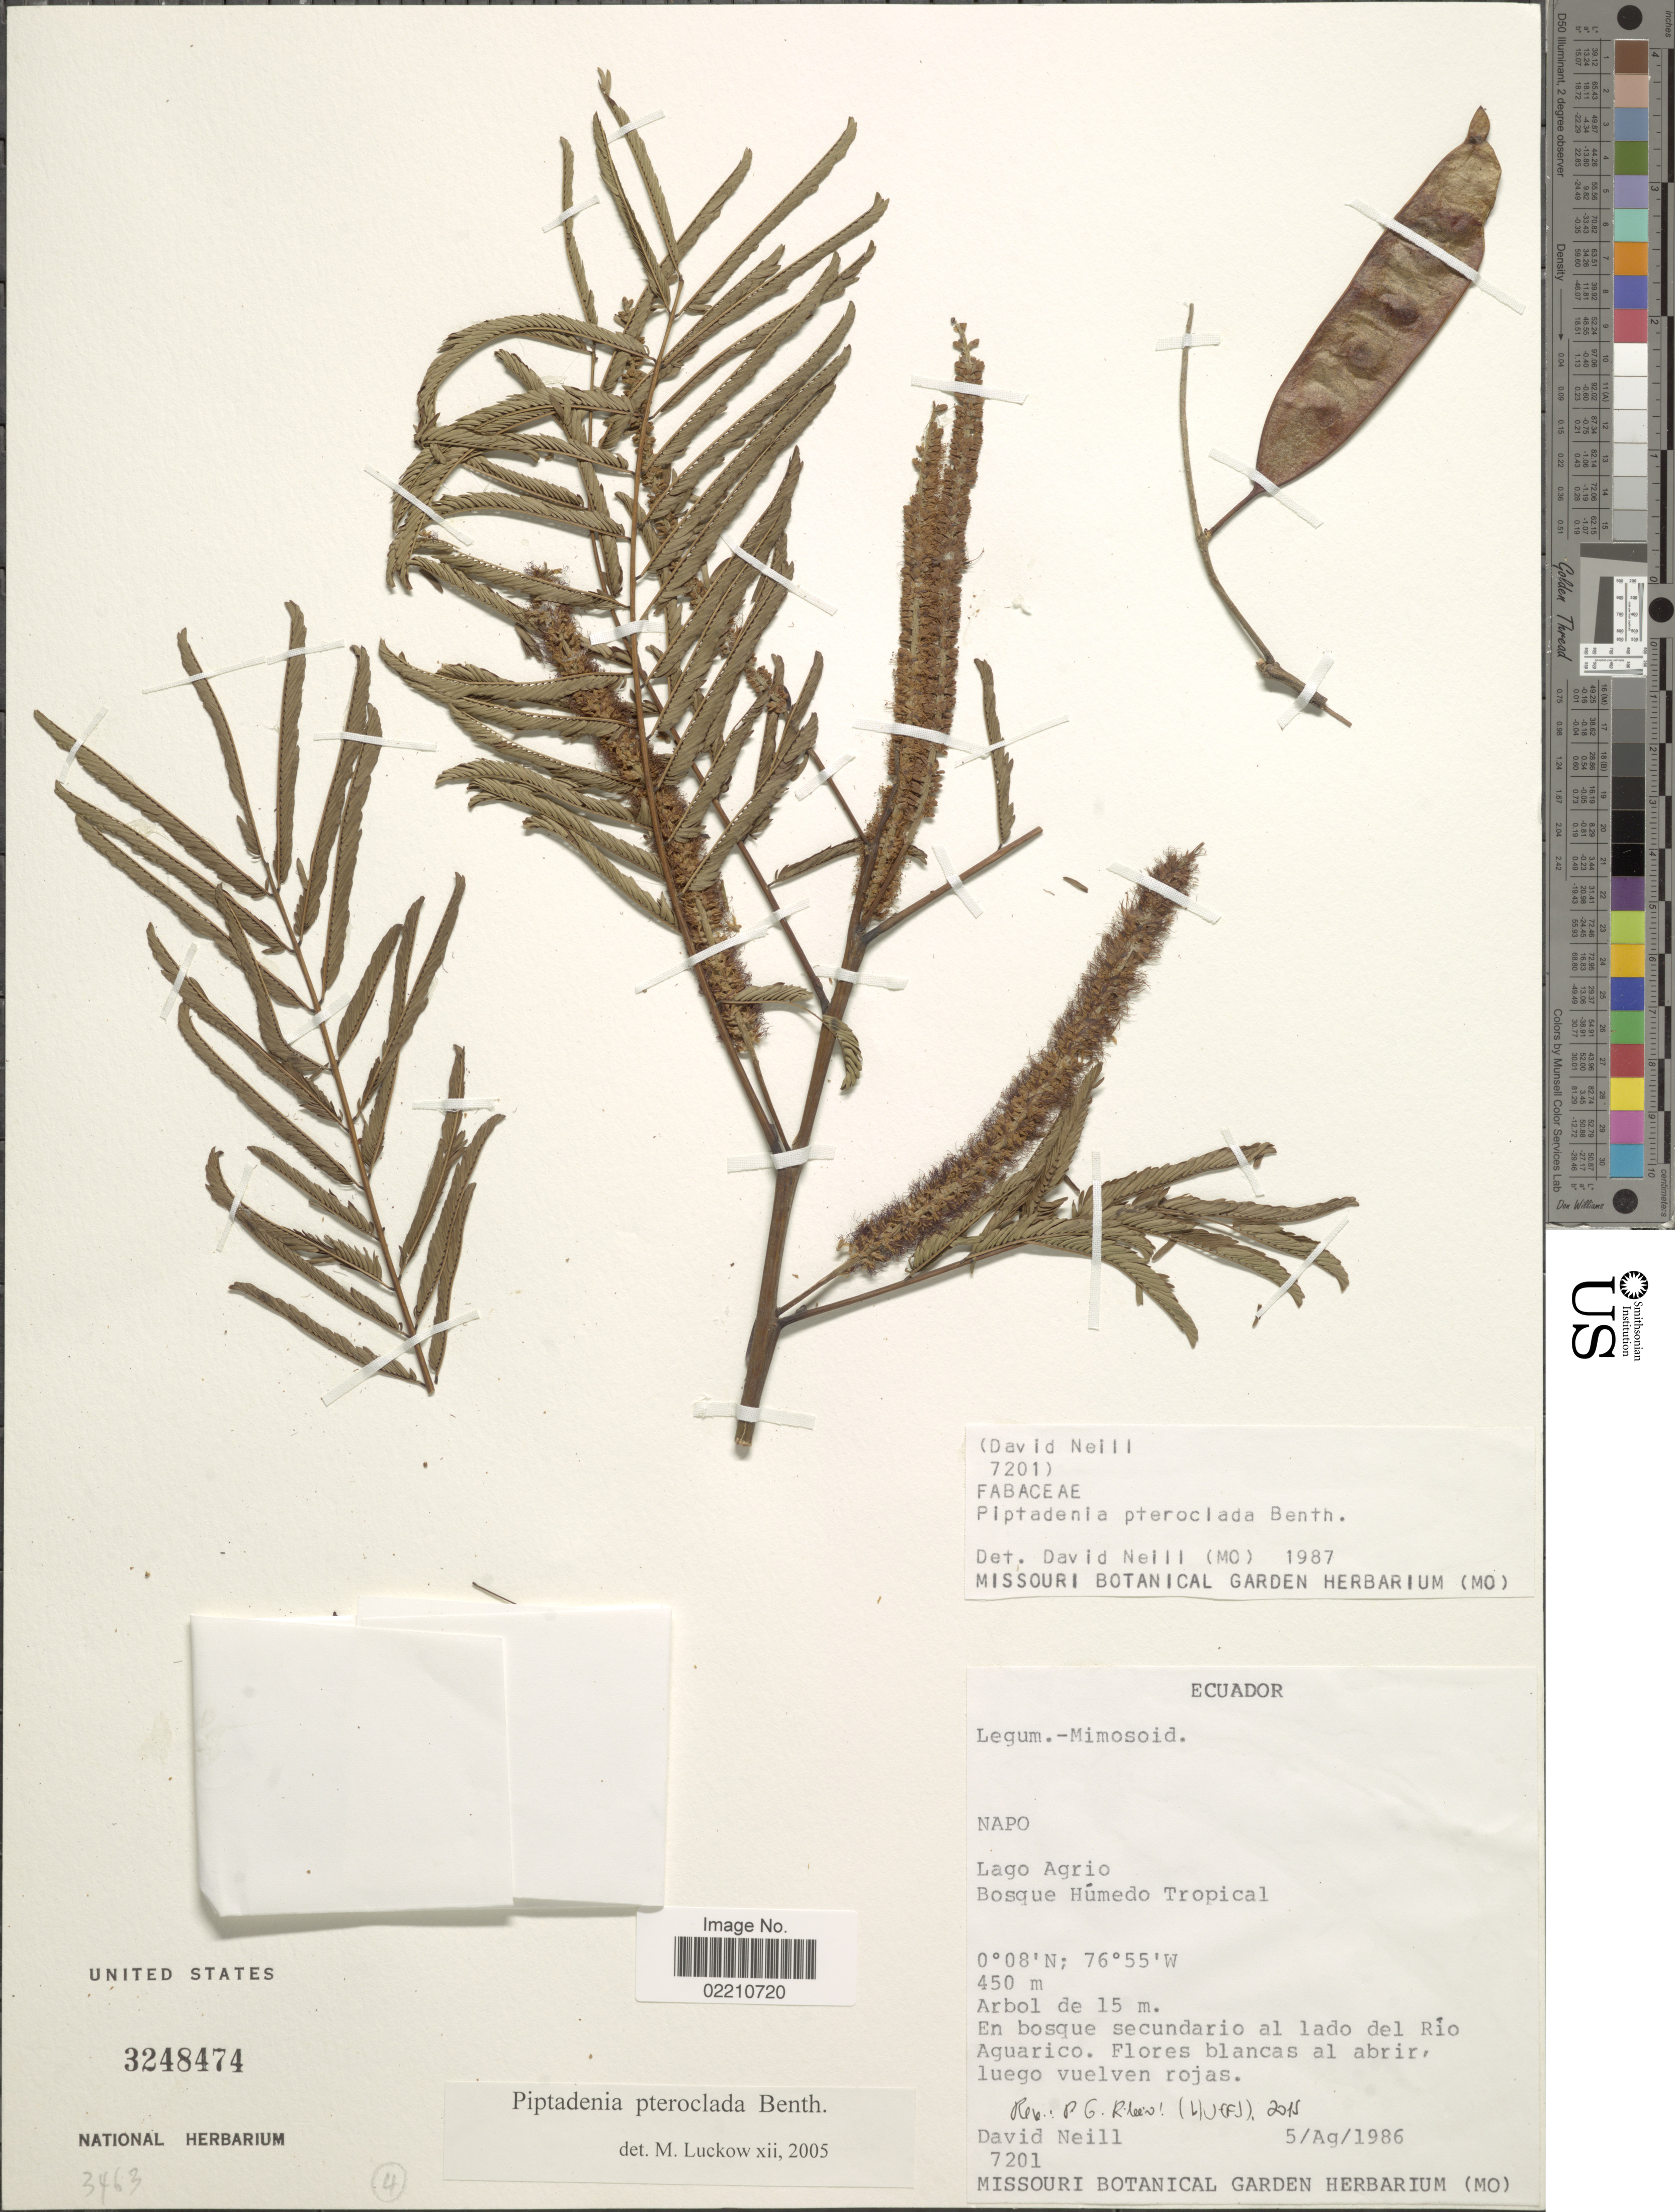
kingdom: Plantae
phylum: Tracheophyta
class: Magnoliopsida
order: Fabales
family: Fabaceae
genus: Piptadenia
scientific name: Piptadenia pteroclada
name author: Benth.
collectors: D. Neill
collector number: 7201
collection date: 1986-08-05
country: Ecuador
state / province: Napo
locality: Lago Agria, Bosque Húmedo Tropical, en bosque secundario al lado del Río Aguarico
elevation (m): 450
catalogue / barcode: US 3248474